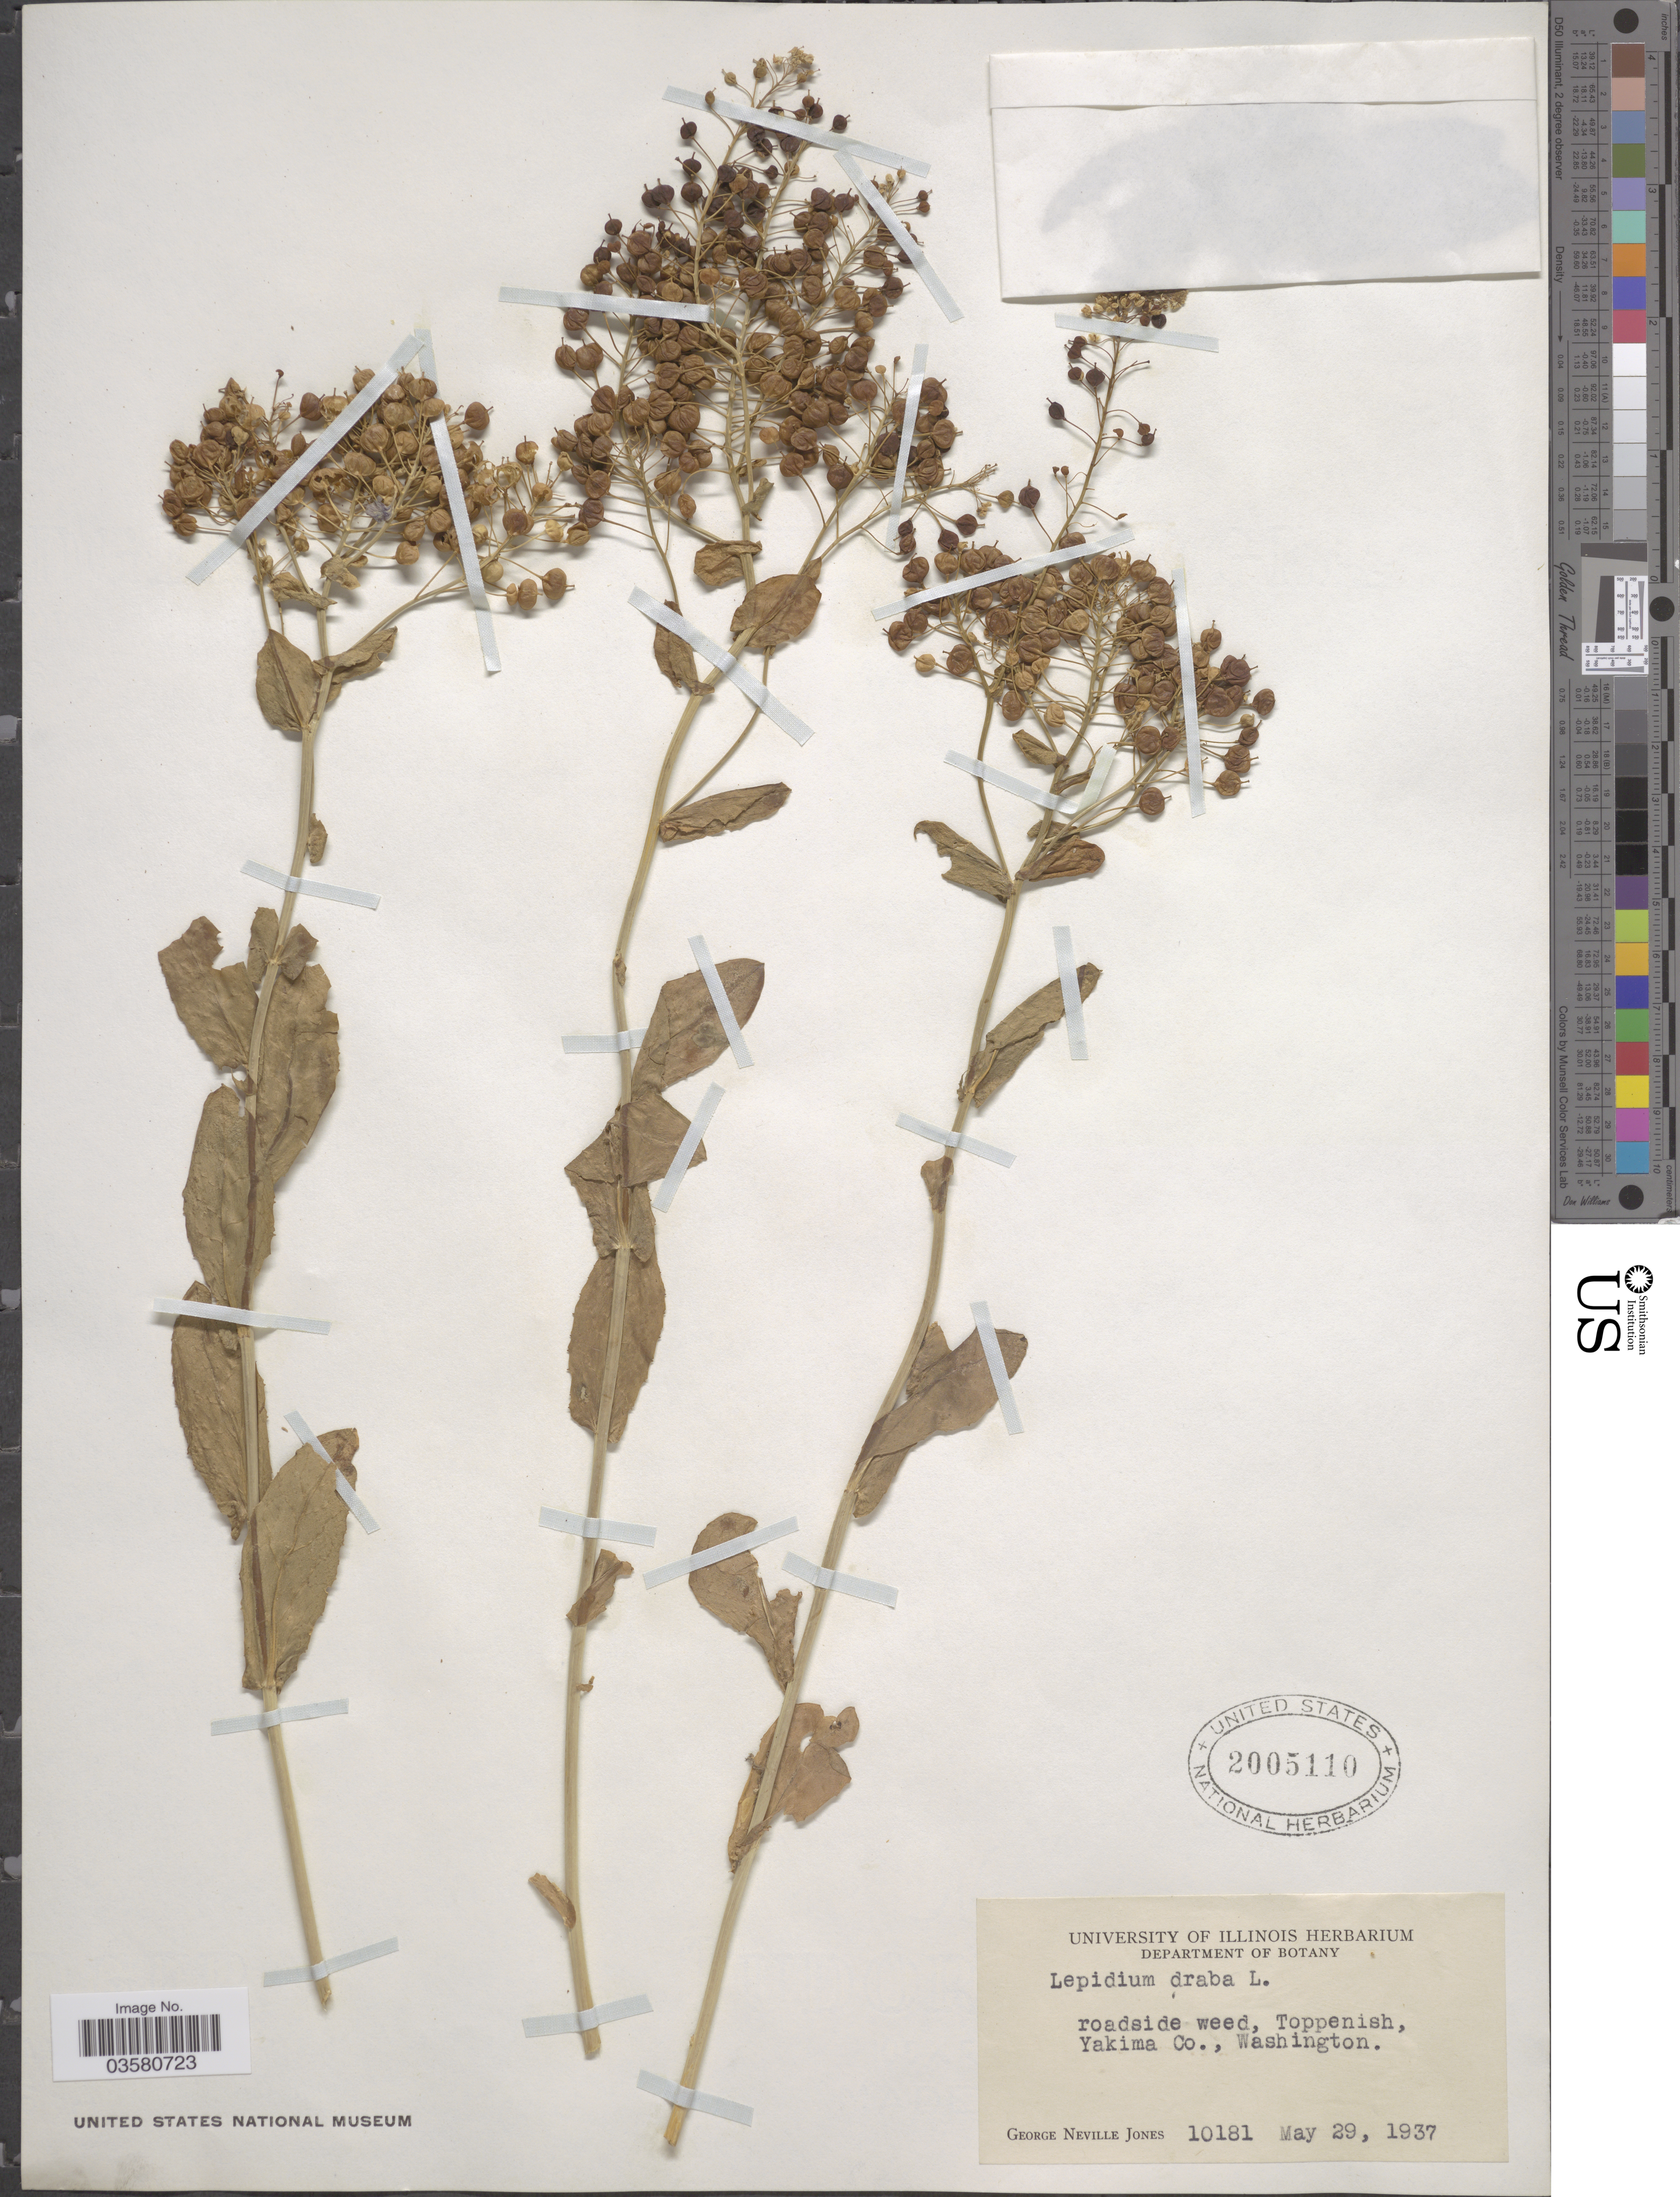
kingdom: Plantae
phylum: Tracheophyta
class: Magnoliopsida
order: Brassicales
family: Brassicaceae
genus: Lepidium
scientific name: Lepidium draba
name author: L.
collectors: G. N. Jones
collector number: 10181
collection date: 1937-05-29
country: United States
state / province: Washington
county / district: Yakima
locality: Roadside weed, Toppenish, Yakima Co.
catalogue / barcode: US 2005110